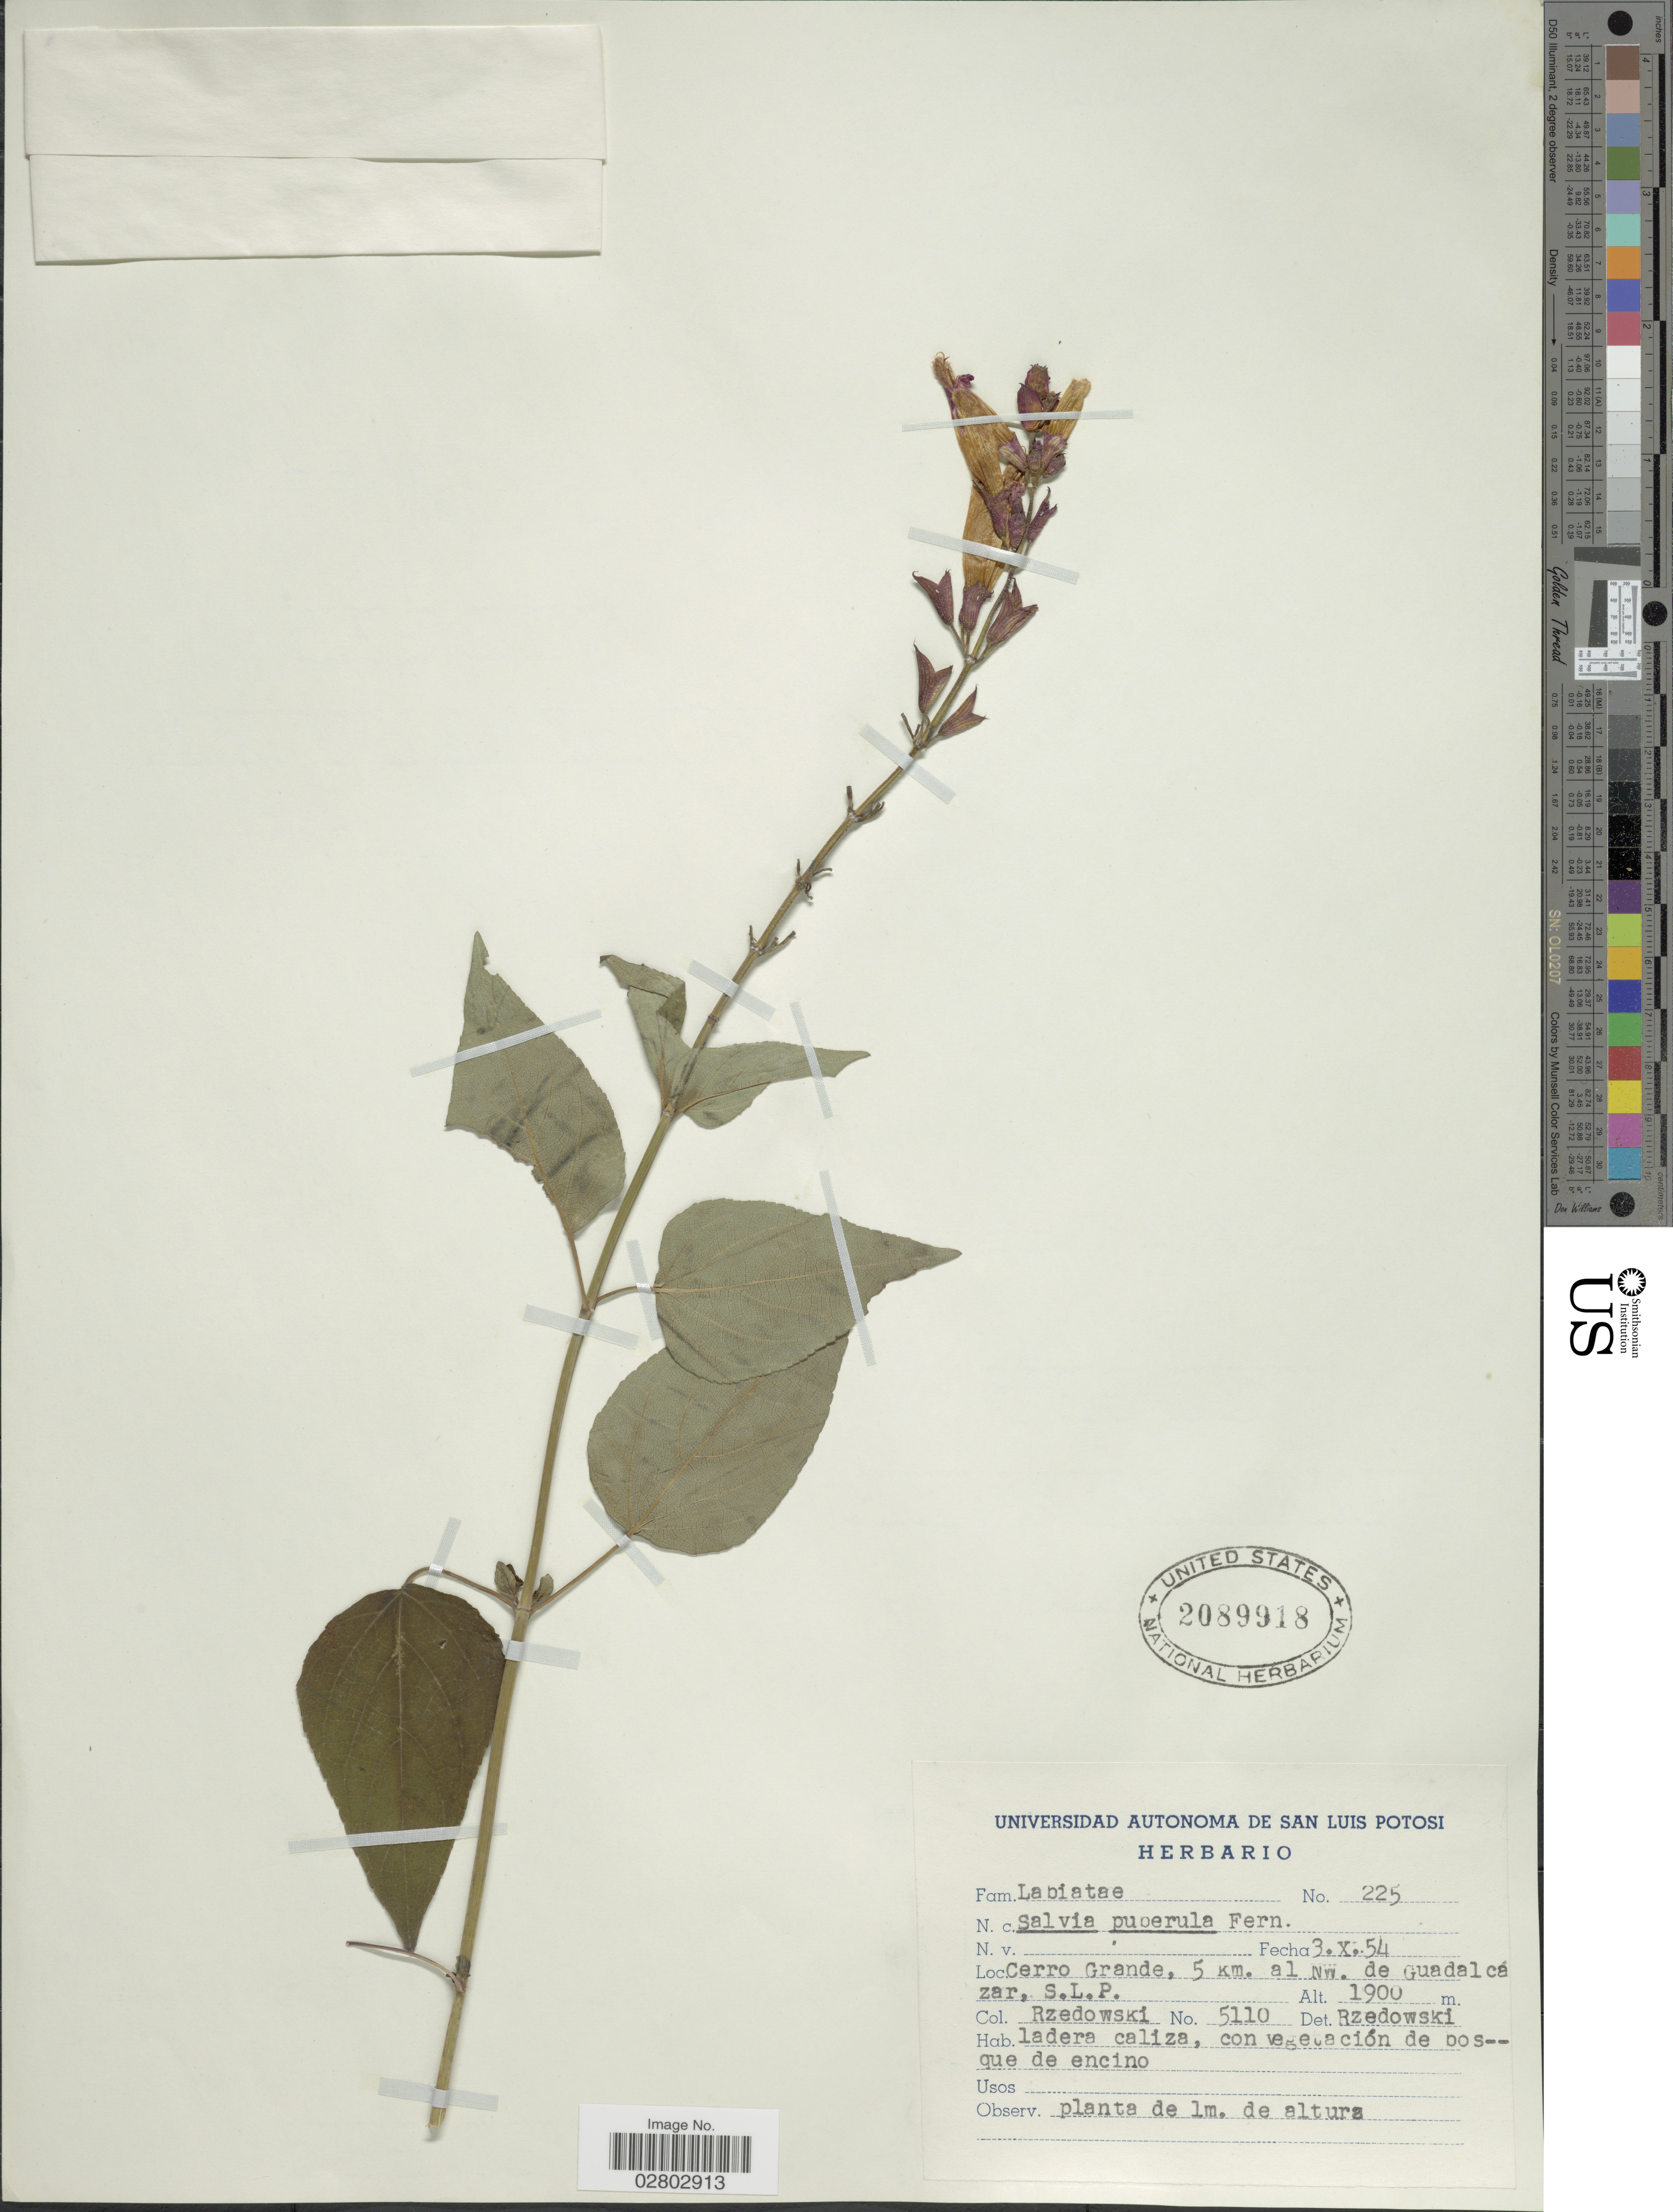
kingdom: Plantae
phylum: Tracheophyta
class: Magnoliopsida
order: Lamiales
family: Lamiaceae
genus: Salvia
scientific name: Salvia puberula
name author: Fernald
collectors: Rzedowski, --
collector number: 5110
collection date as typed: Transcribed d/m/y: 3/10/54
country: Mexico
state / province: San Luis Potosí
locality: Cerro Grande, 5 Km. al NW. de Guadalcázar, S.L.P.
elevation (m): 1900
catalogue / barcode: US 2089918